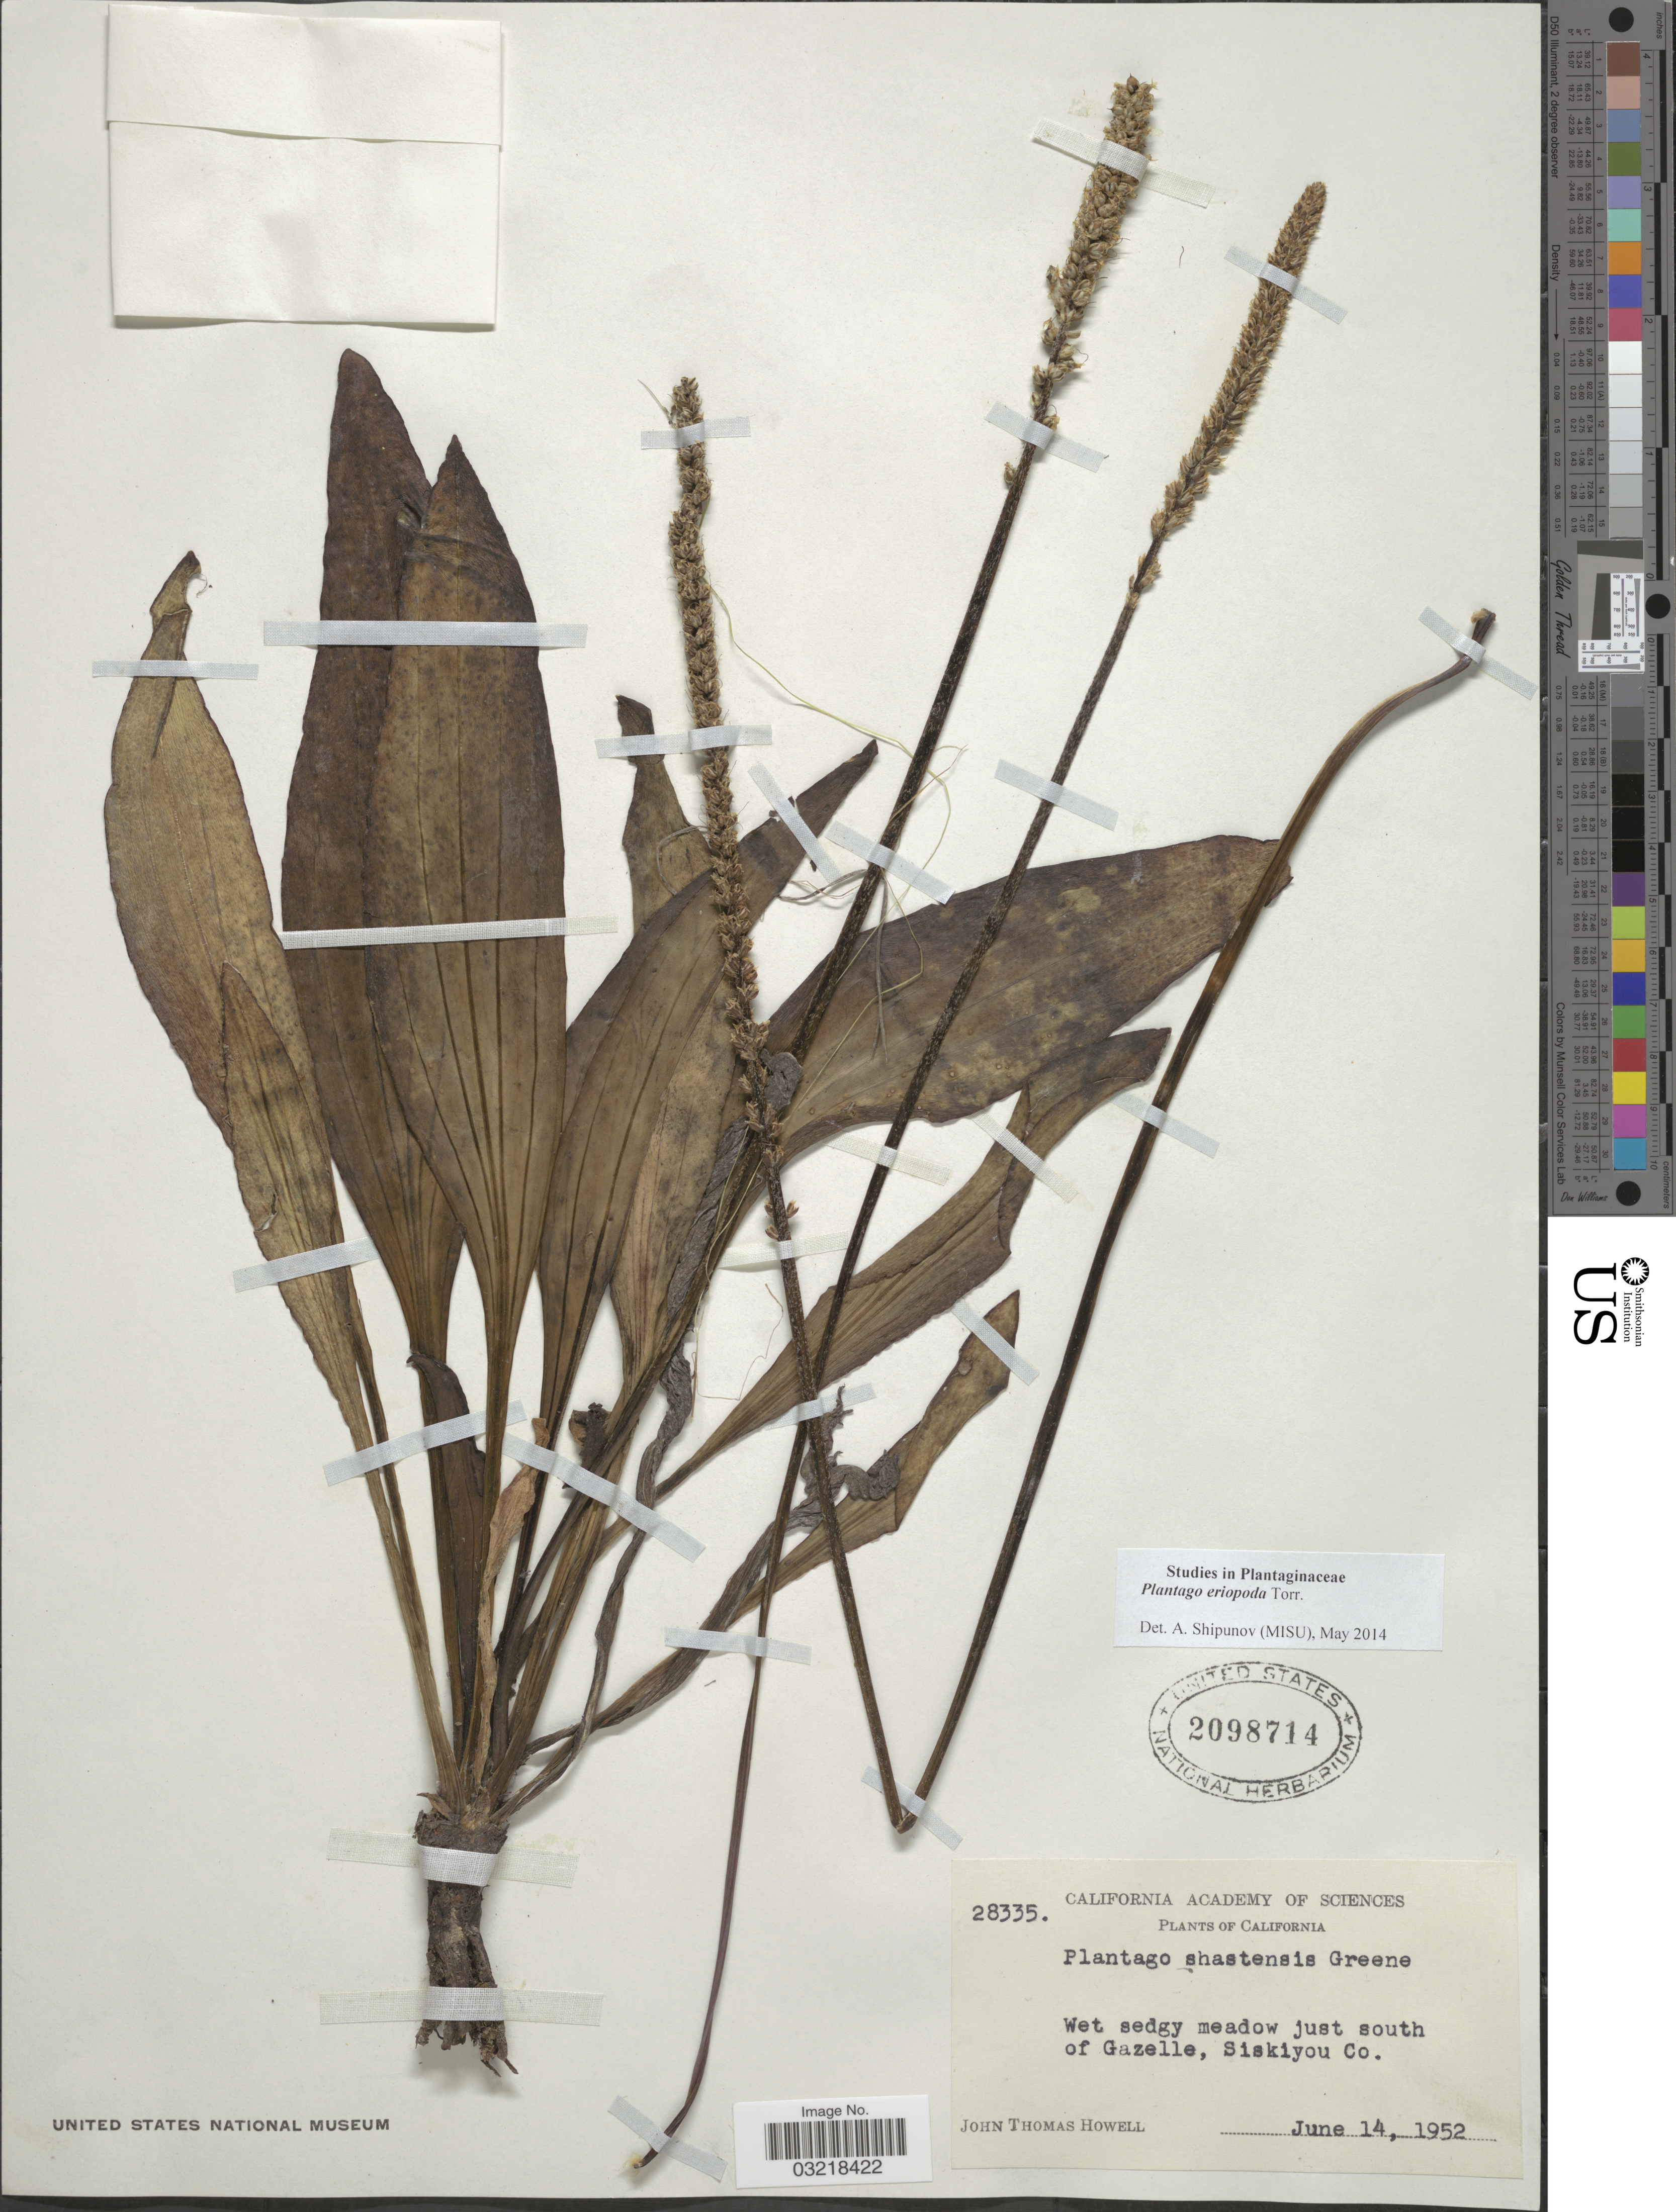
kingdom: Plantae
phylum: Tracheophyta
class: Magnoliopsida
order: Lamiales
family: Plantaginaceae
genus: Plantago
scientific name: Plantago eriopoda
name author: Torr.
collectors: J. T. Howell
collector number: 28335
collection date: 1952-06-14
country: United States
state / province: California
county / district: Siskiyou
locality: Wet sedgy meadow just south of Gazelle, Siskiyou County.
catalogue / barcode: US 2098714